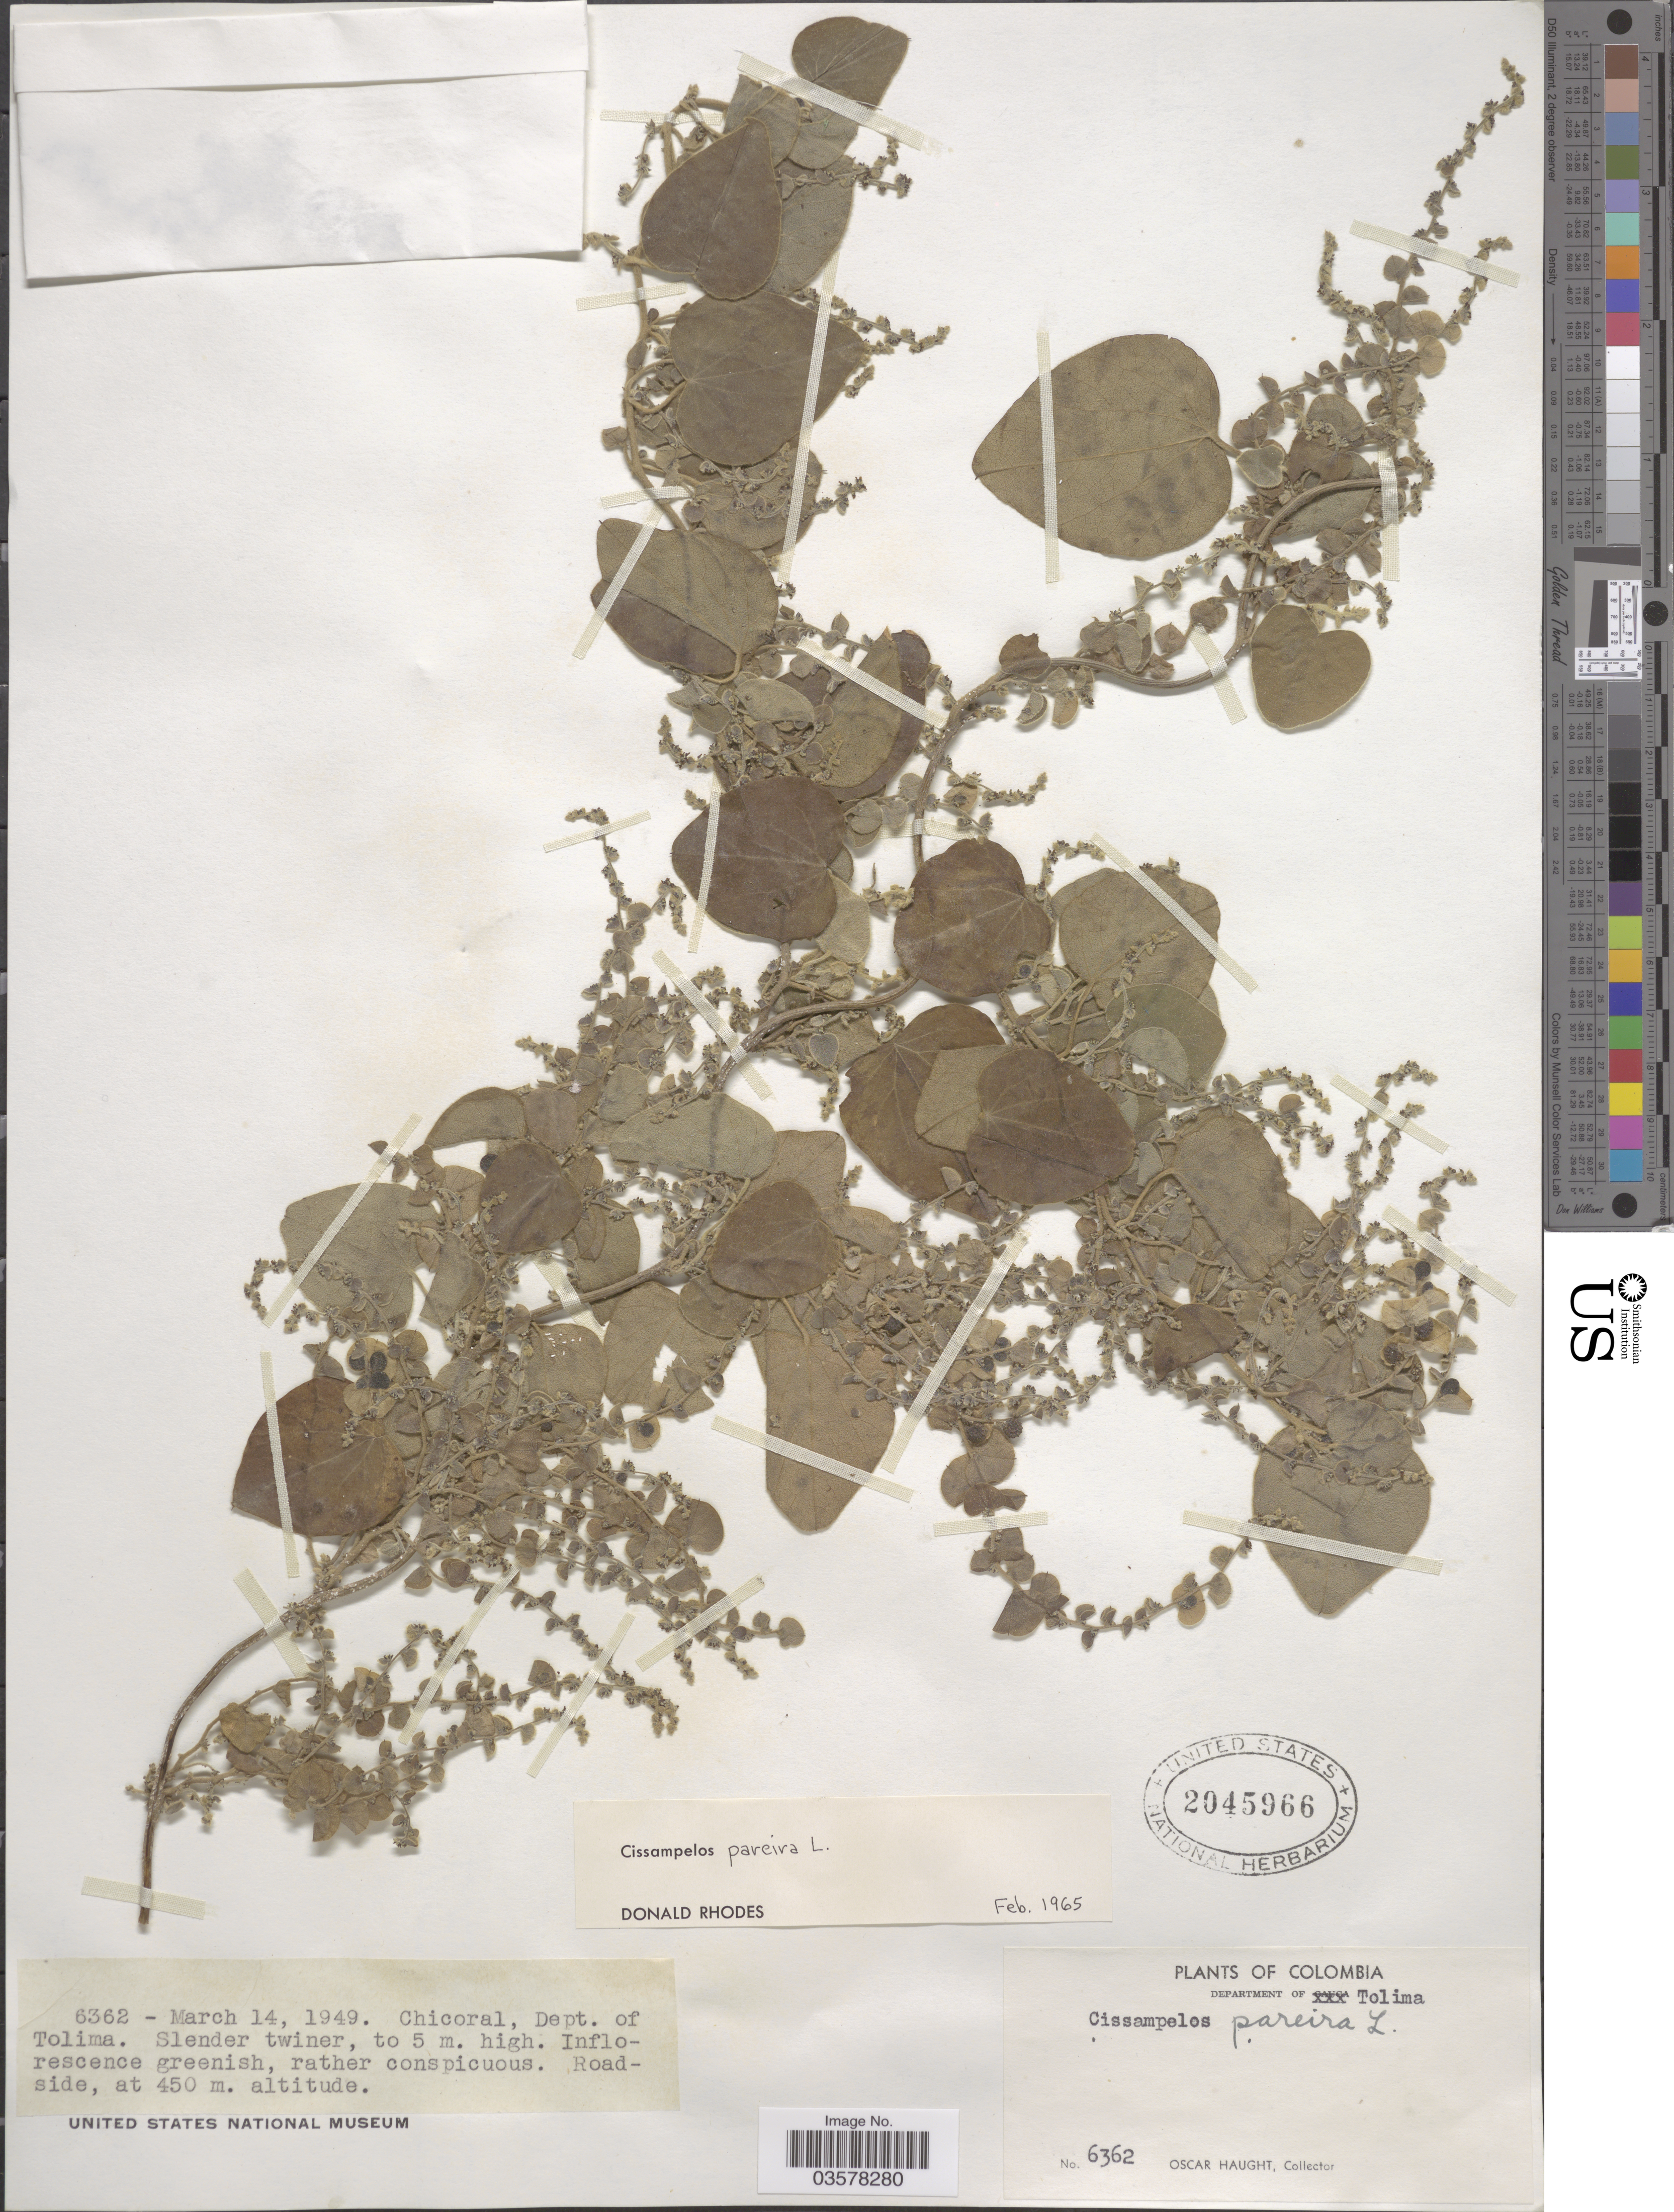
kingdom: Plantae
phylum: Tracheophyta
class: Magnoliopsida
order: Ranunculales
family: Menispermaceae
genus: Cissampelos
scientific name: Cissampelos pareira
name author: L.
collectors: O. Haught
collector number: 6362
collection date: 1949-03-14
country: Colombia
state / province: Tolima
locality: Chicoral, Dept. of Tolima.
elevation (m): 450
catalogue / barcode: US 2045966